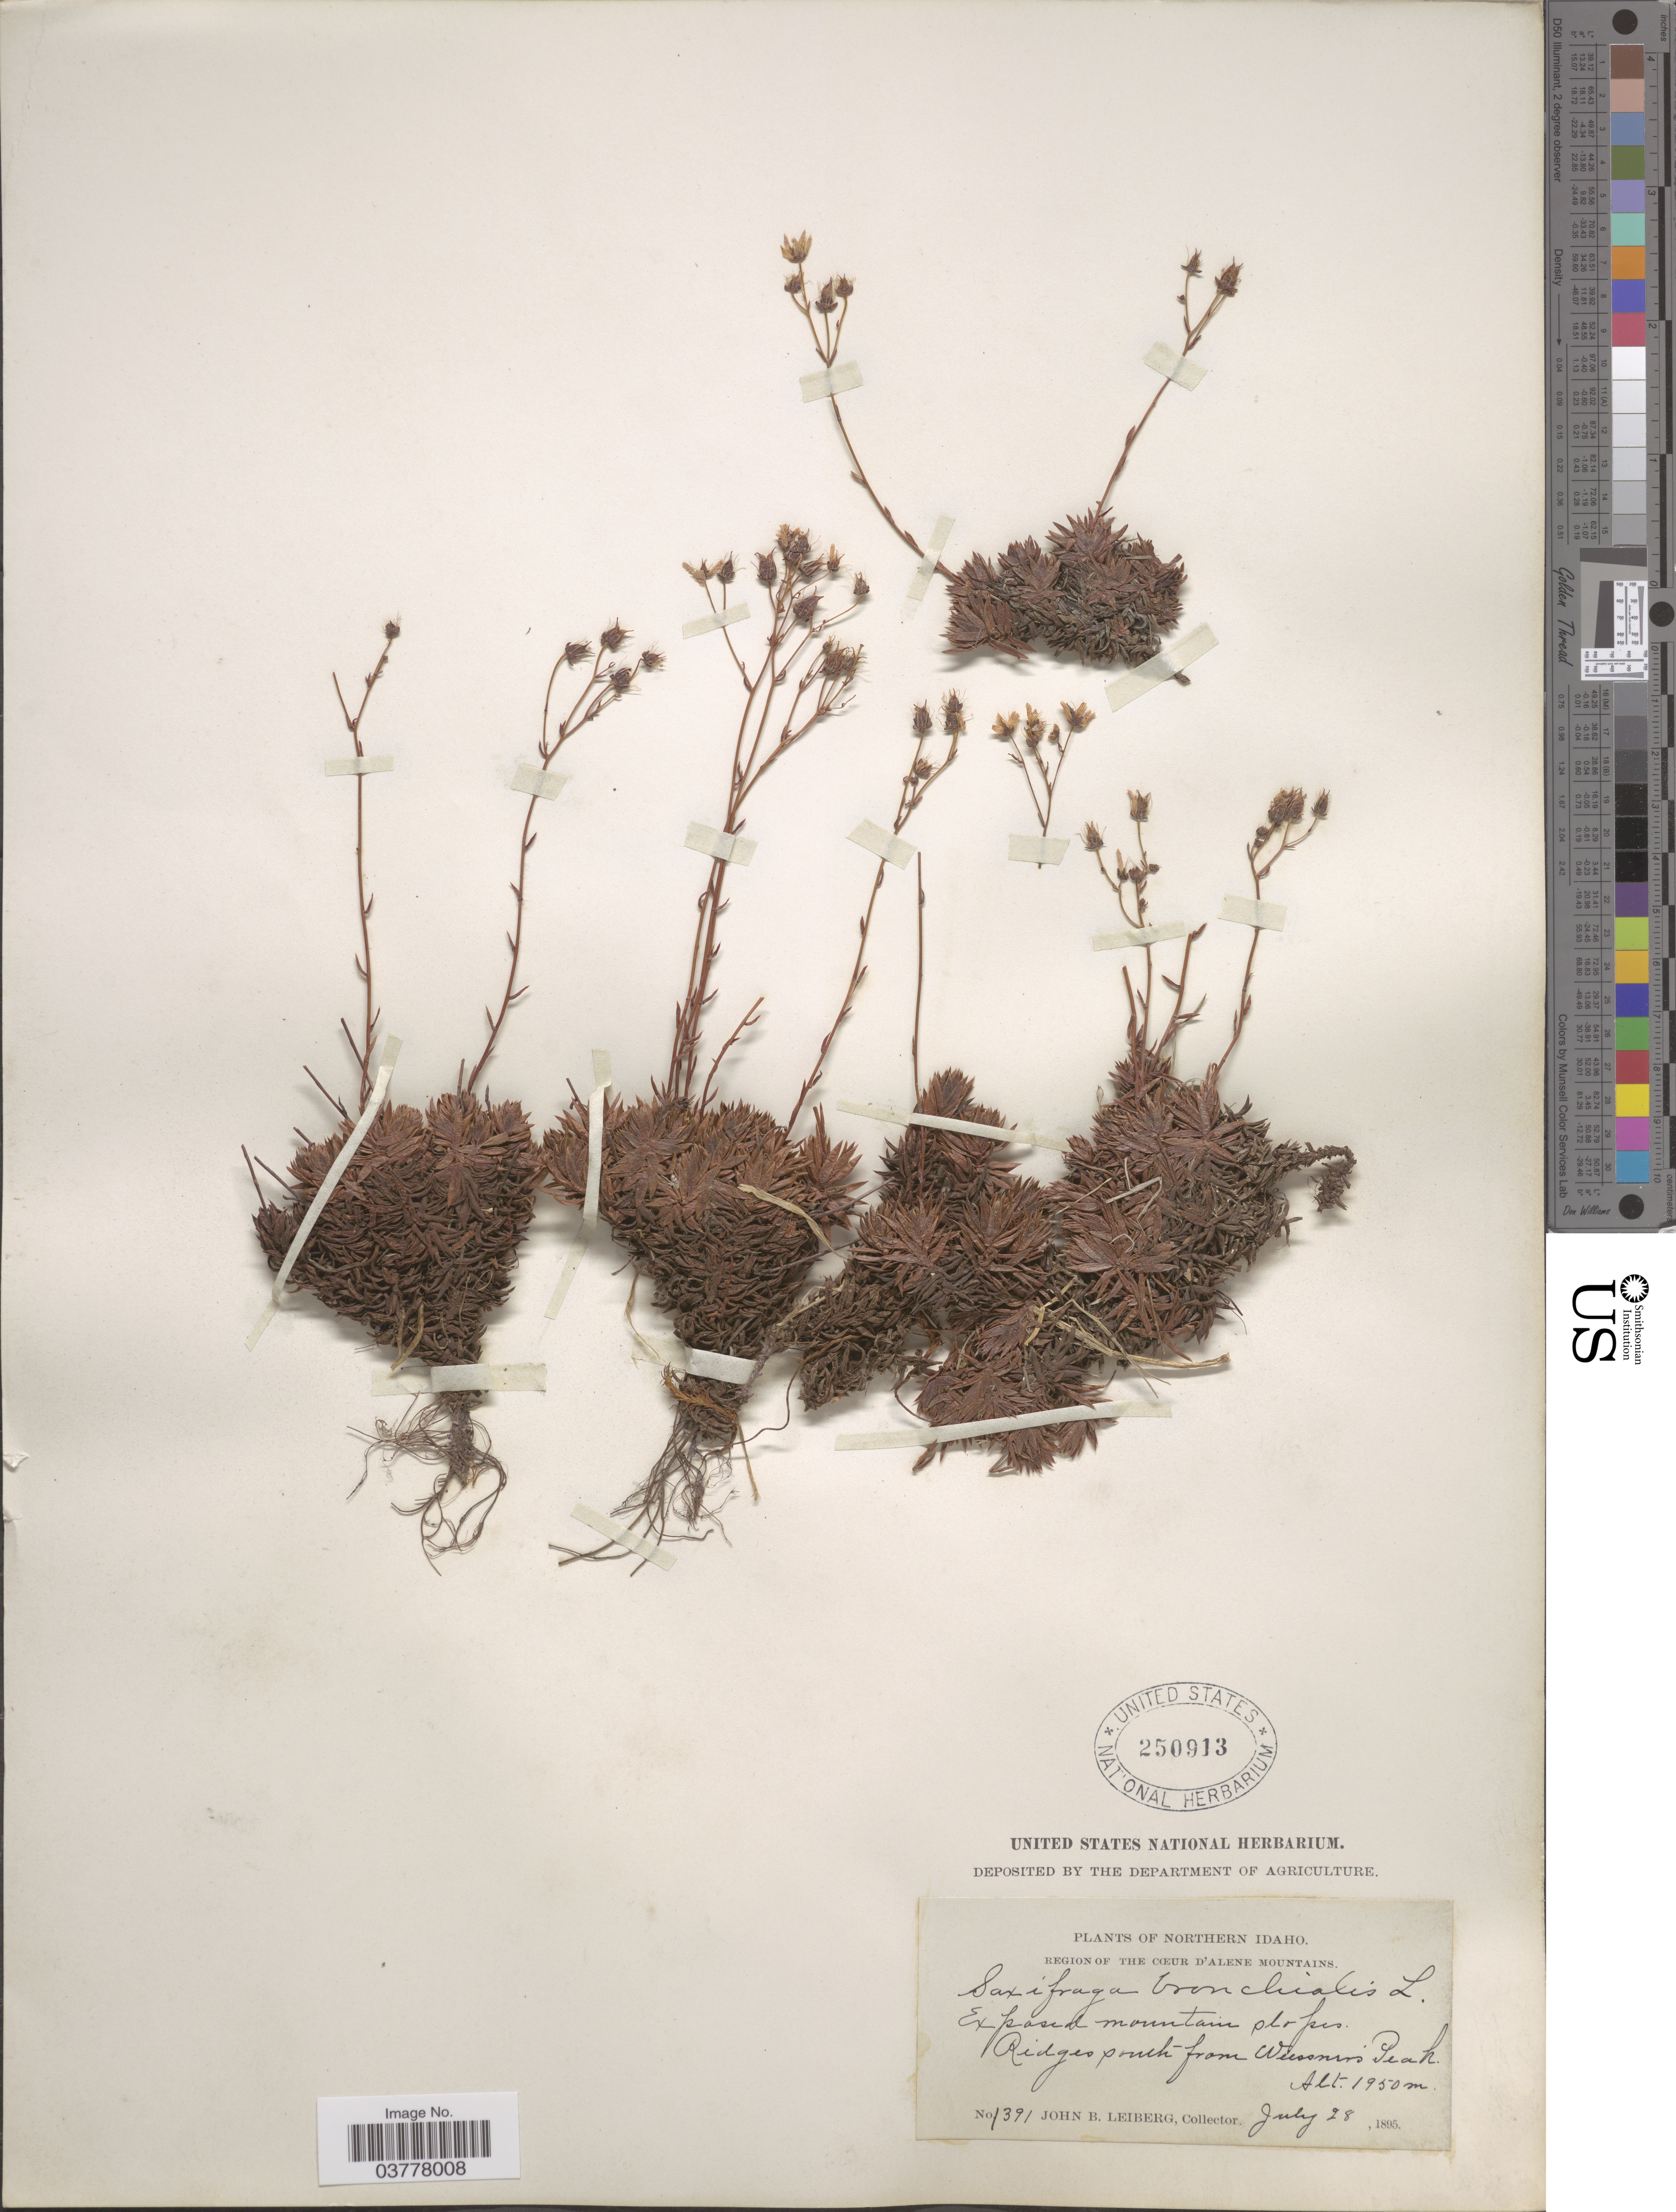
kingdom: Plantae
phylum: Tracheophyta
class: Magnoliopsida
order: Saxifragales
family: Saxifragaceae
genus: Saxifraga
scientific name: Saxifraga bronchialis subsp. austromontana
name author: (Wiegand) Piper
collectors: J. B. Leiberg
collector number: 1391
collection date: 1895-07-28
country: United States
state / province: Idaho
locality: Northern Idaho. Region of the Cæur D'Alene Mountains. Ridges south from Wiessner's Peak.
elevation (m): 1950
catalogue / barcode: US 250913